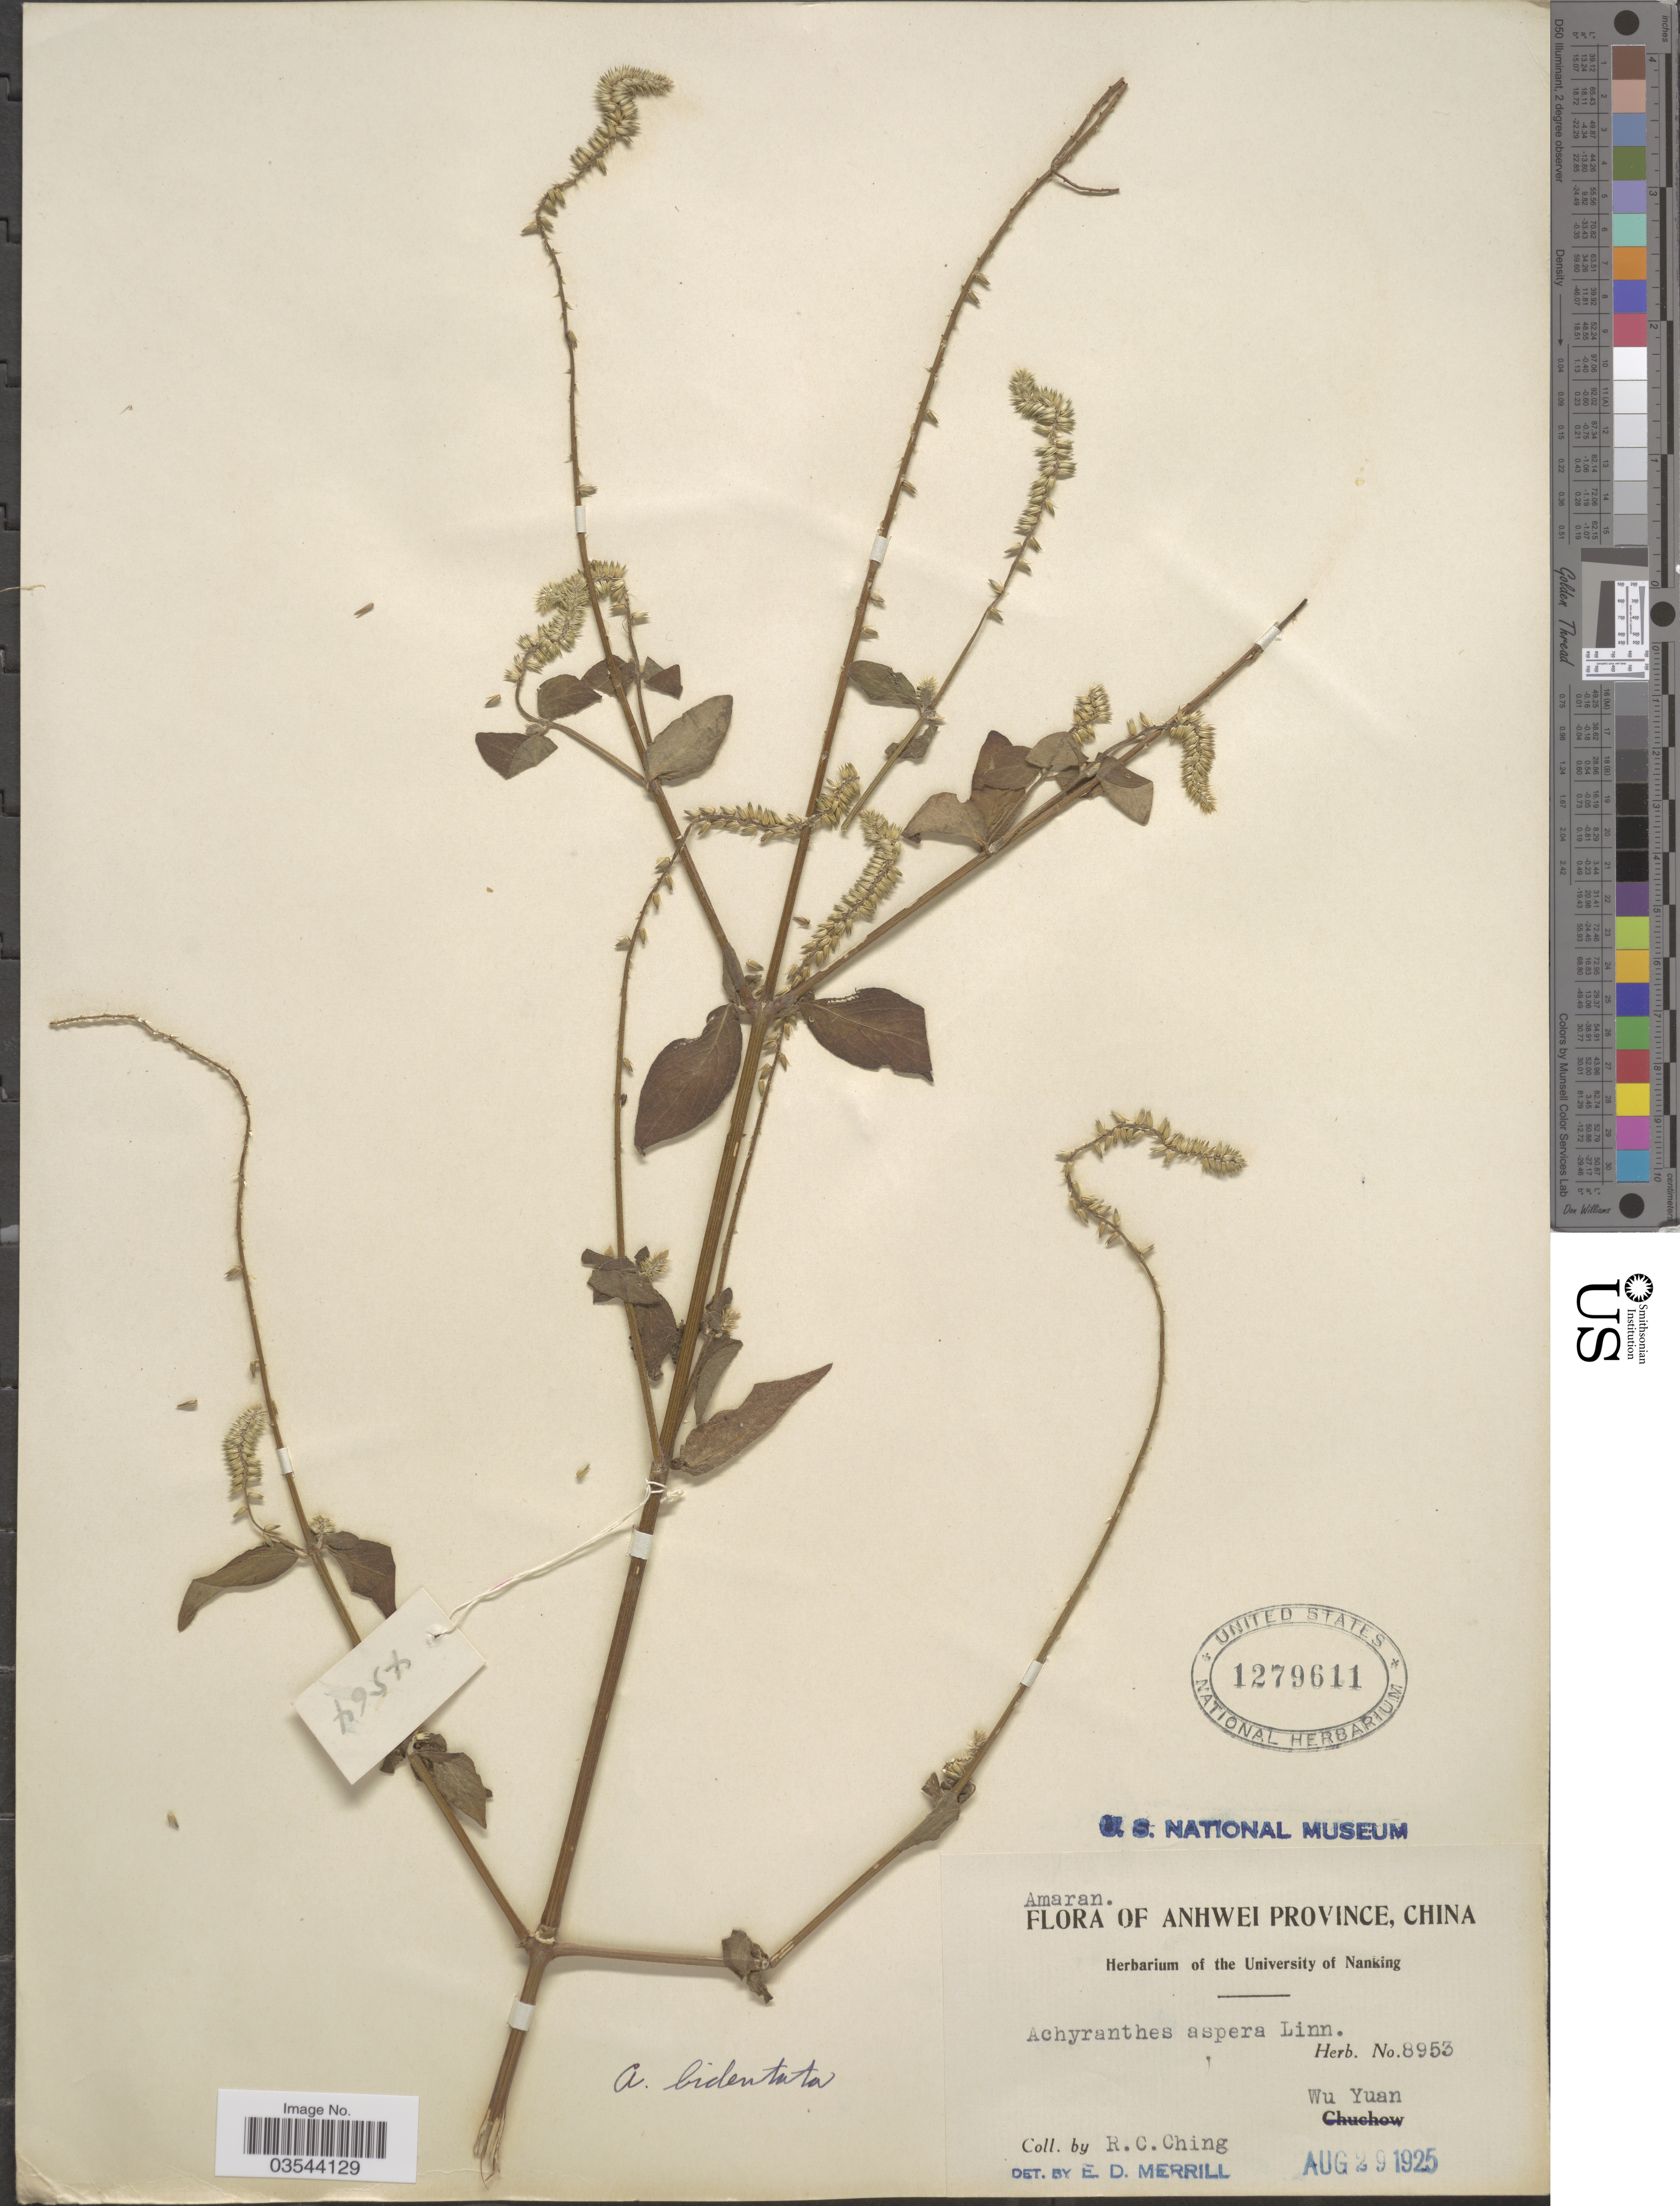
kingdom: Plantae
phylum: Tracheophyta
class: Magnoliopsida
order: Caryophyllales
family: Amaranthaceae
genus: Achyranthes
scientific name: Achyranthes bidentata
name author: Blume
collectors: R. C. Ching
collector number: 8953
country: China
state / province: Anhui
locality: Anhwei Province. Wu Yuan.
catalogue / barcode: US 1279611